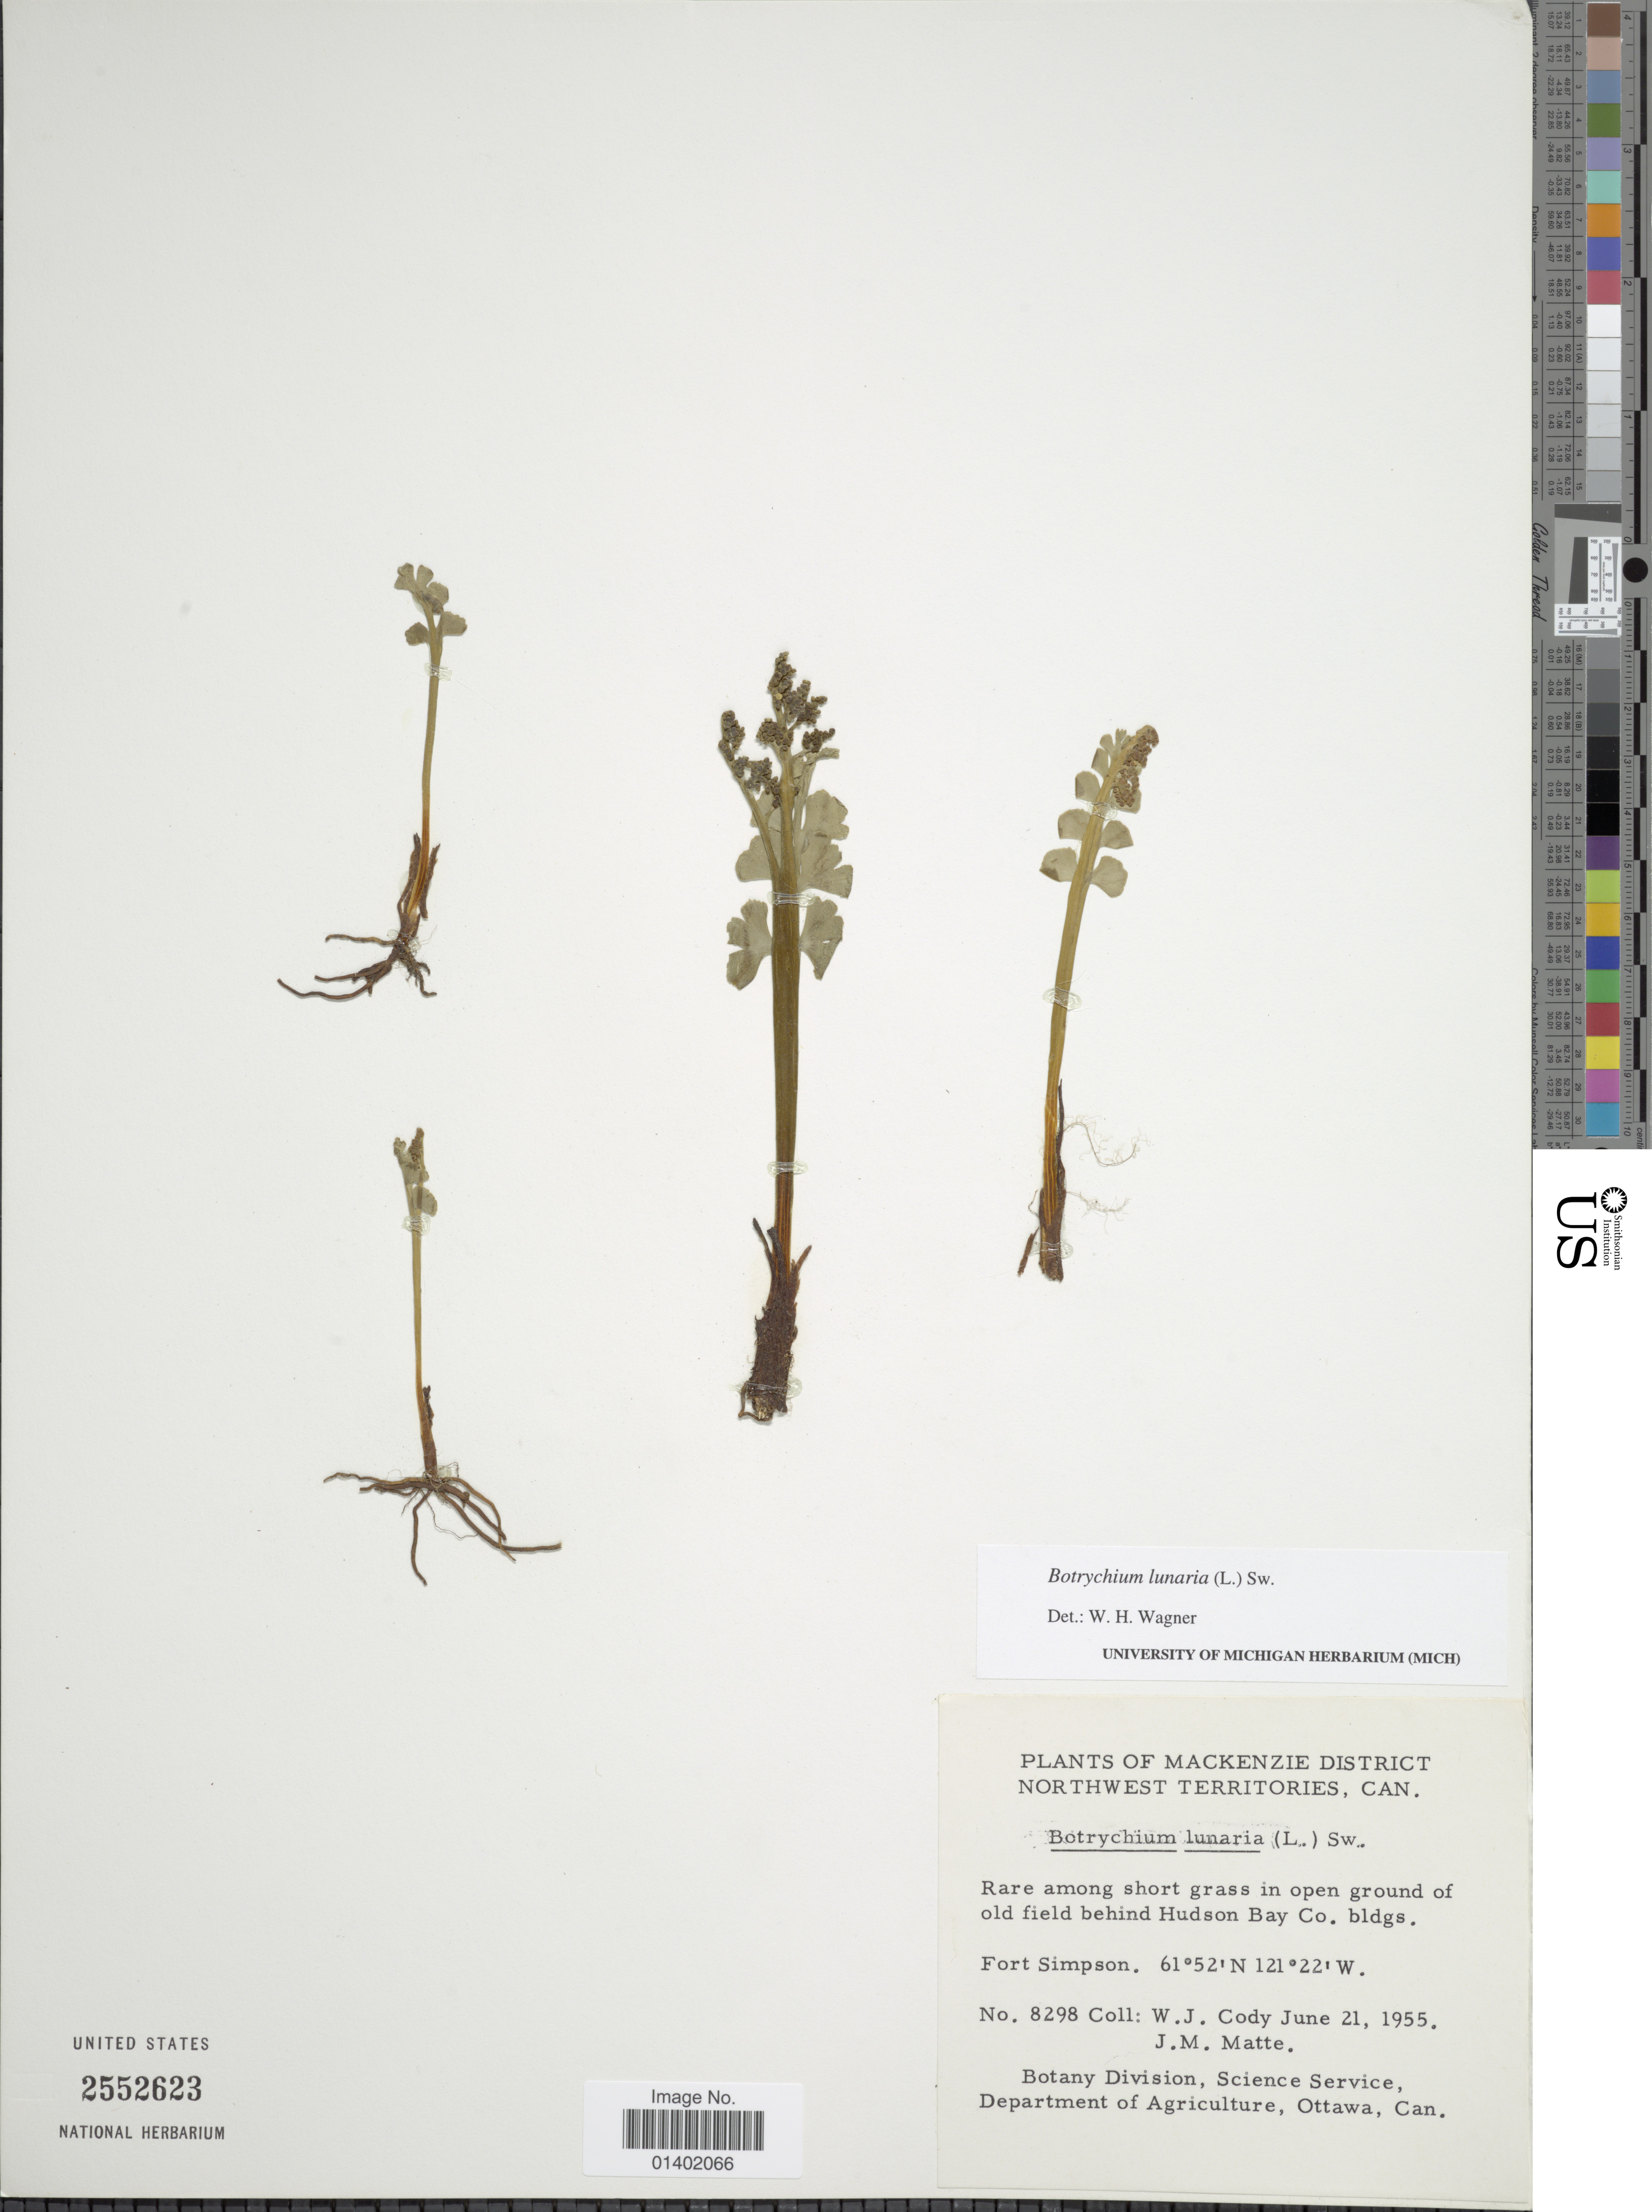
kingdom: Plantae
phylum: Tracheophyta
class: Polypodiopsida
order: Ophioglossales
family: Ophioglossaceae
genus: Botrychium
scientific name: Botrychium lunaria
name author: (L.) Sw.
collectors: W. Cody & J. Matte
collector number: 8298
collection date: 1955-06-21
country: Canada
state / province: Northwest Territories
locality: Mackenzie District, rare among short grass in open ground of old field behind Hudson Bay Co. bldgs.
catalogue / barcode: US 2552623